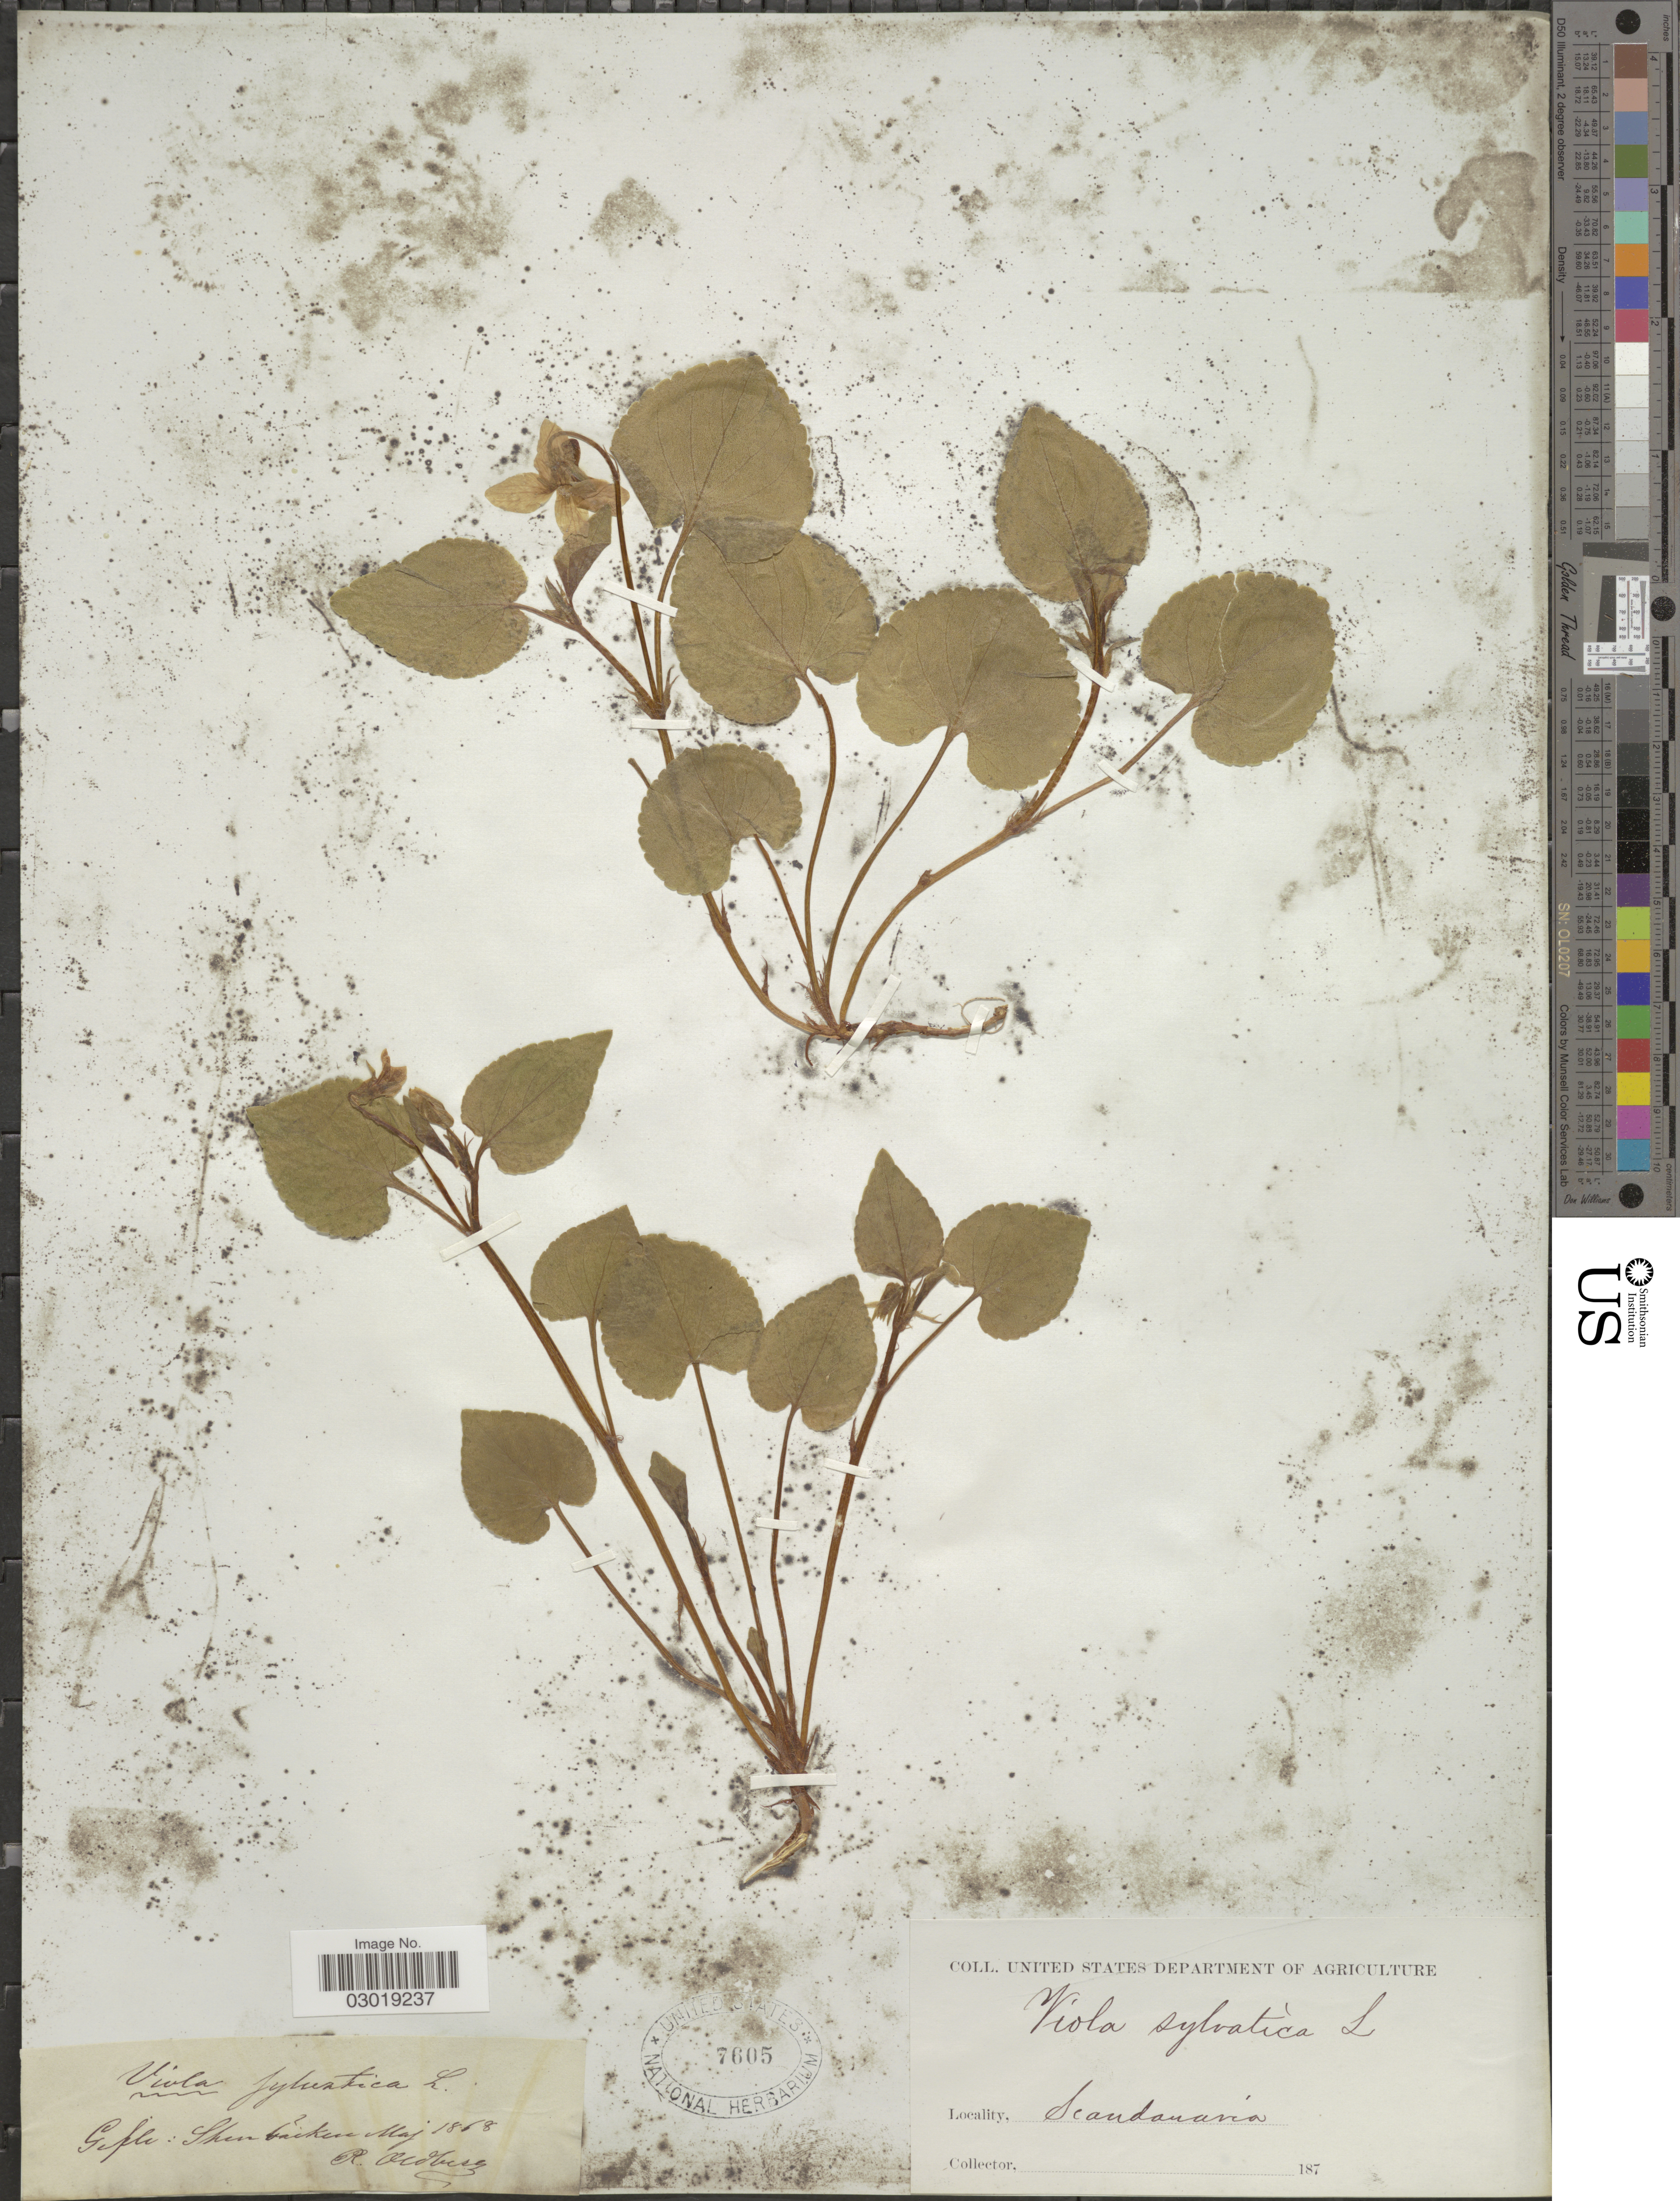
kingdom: Plantae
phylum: Tracheophyta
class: Magnoliopsida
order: Malpighiales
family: Violaceae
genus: Viola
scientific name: Viola sylvatica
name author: Fr.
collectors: R. Oldberg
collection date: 1868-05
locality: Gefle: Stenbacken, Scandanavia.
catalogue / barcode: US 7605